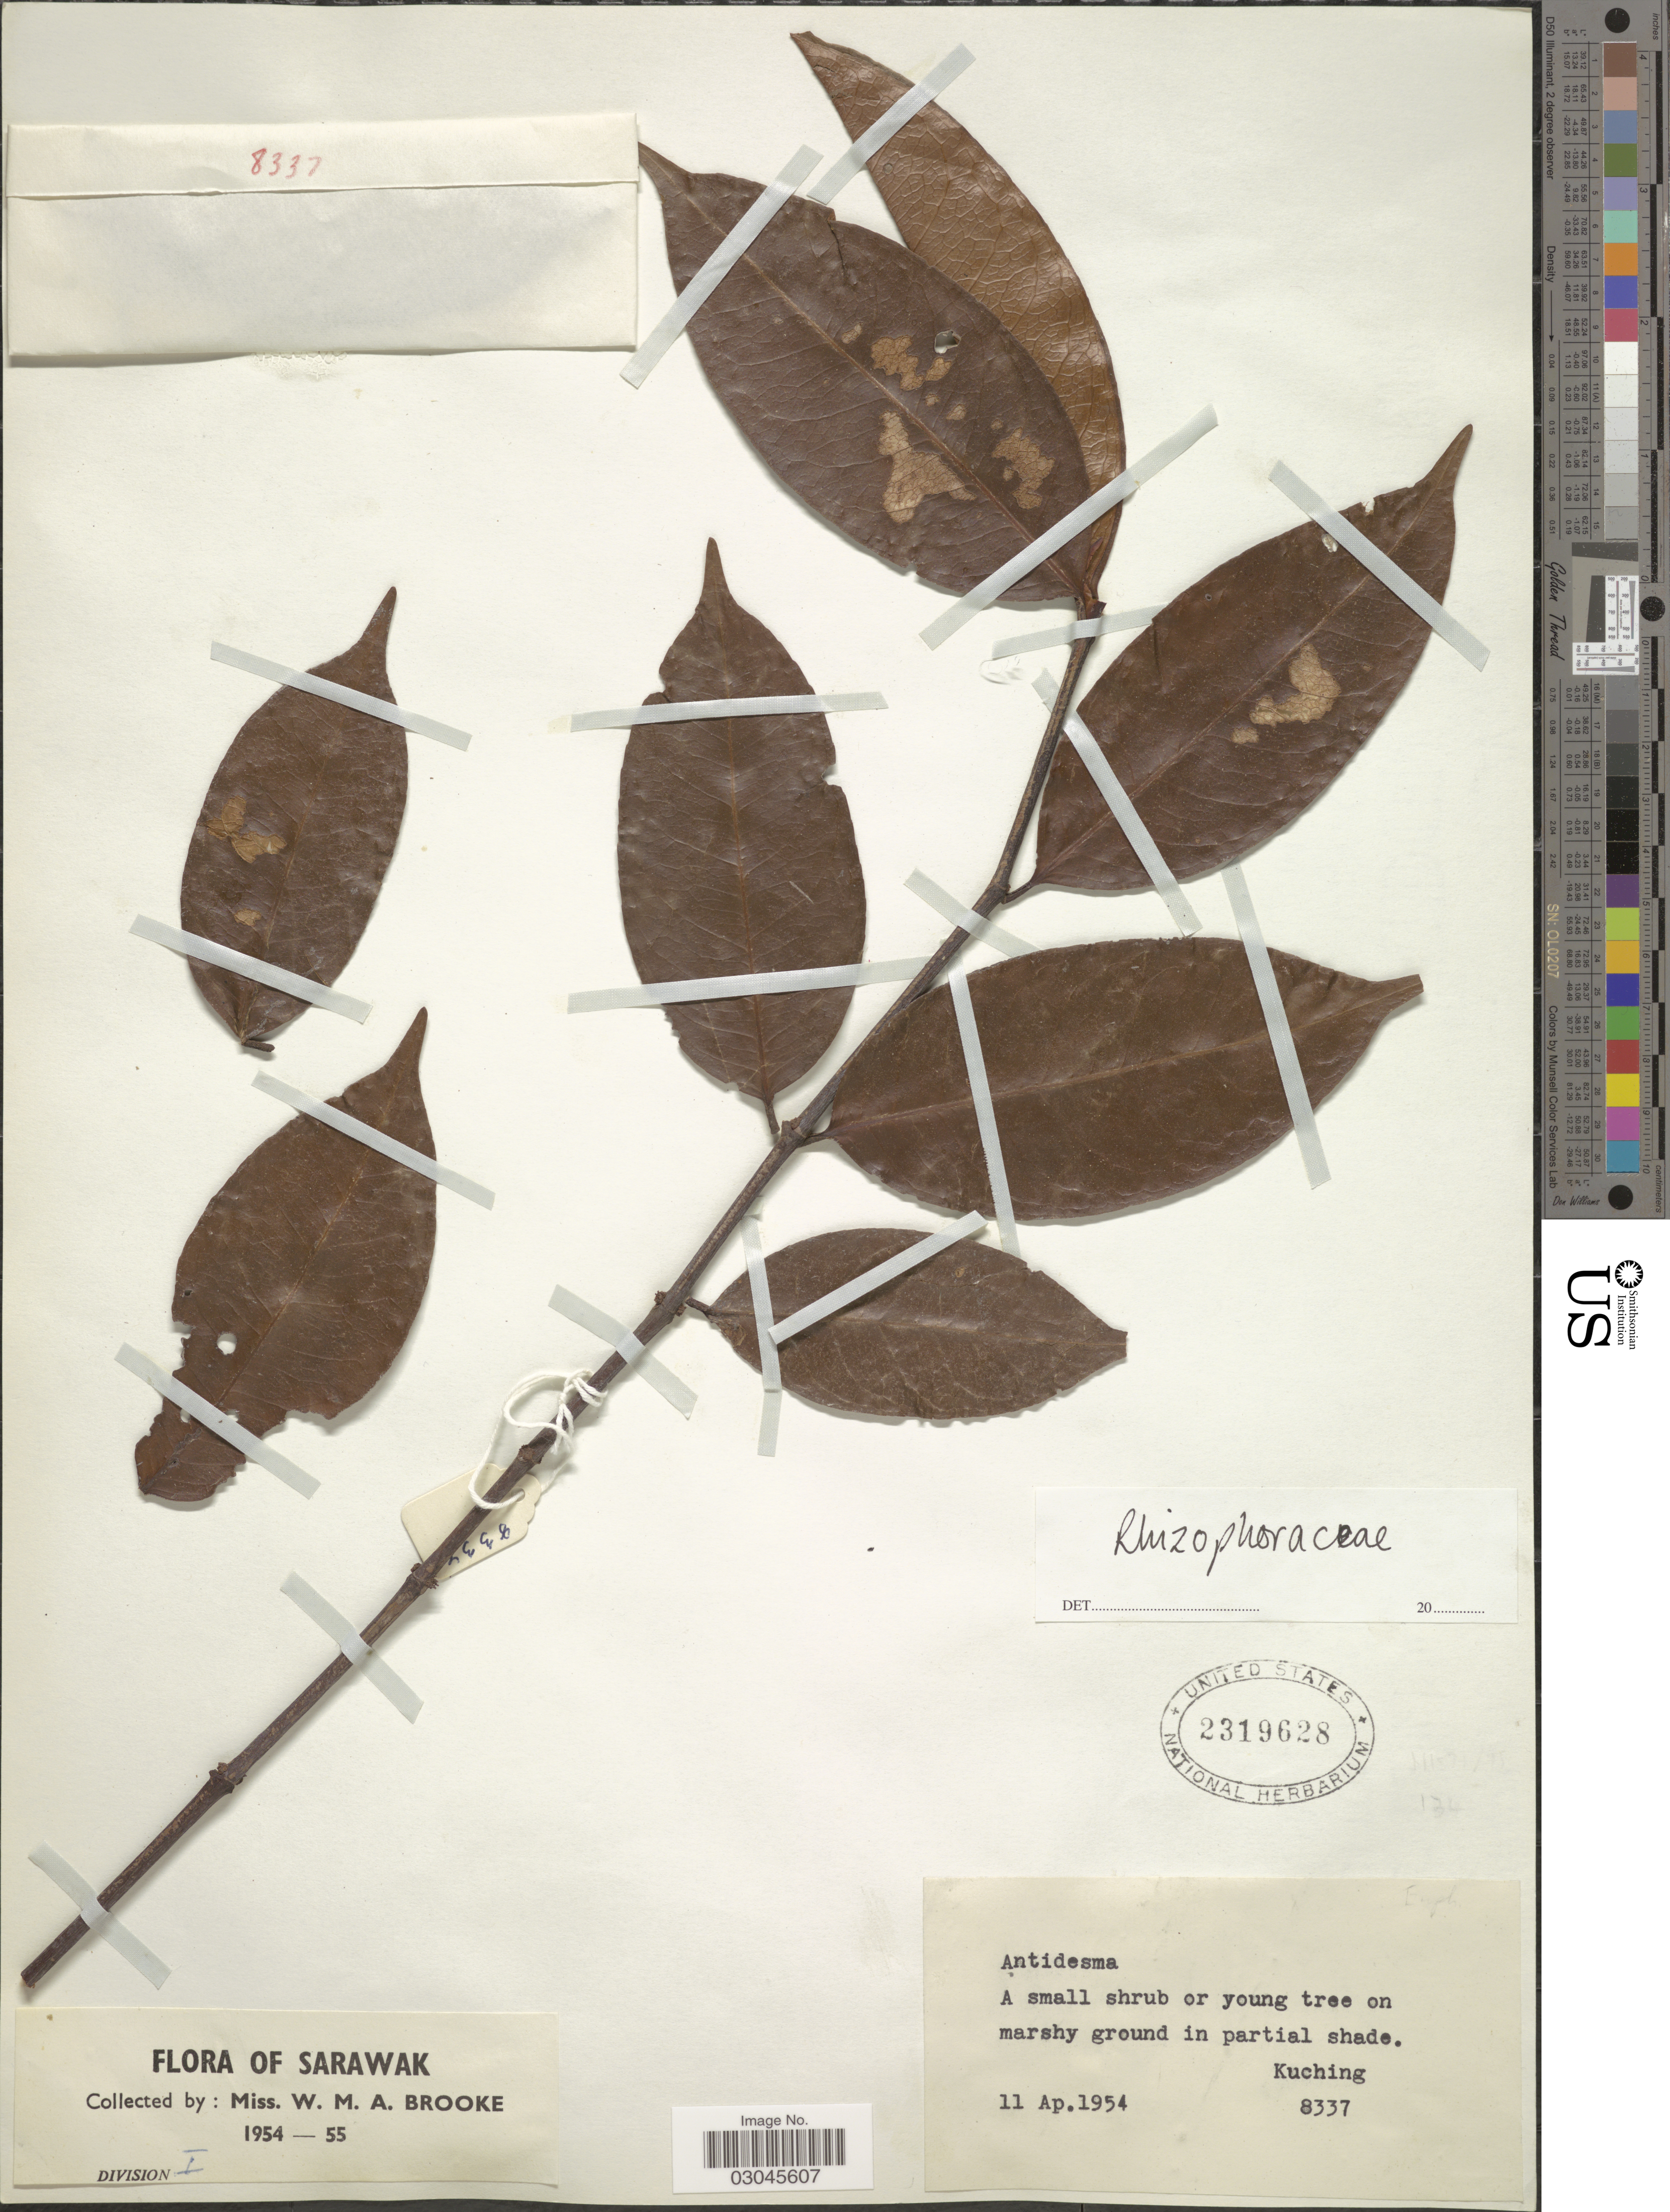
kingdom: Plantae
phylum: Tracheophyta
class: Magnoliopsida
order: Malpighiales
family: Rhizophoraceae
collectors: W. Brooke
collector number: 8337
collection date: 1954-04-11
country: Malaysia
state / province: Sarawak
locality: Kuching.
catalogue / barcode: US 2319628